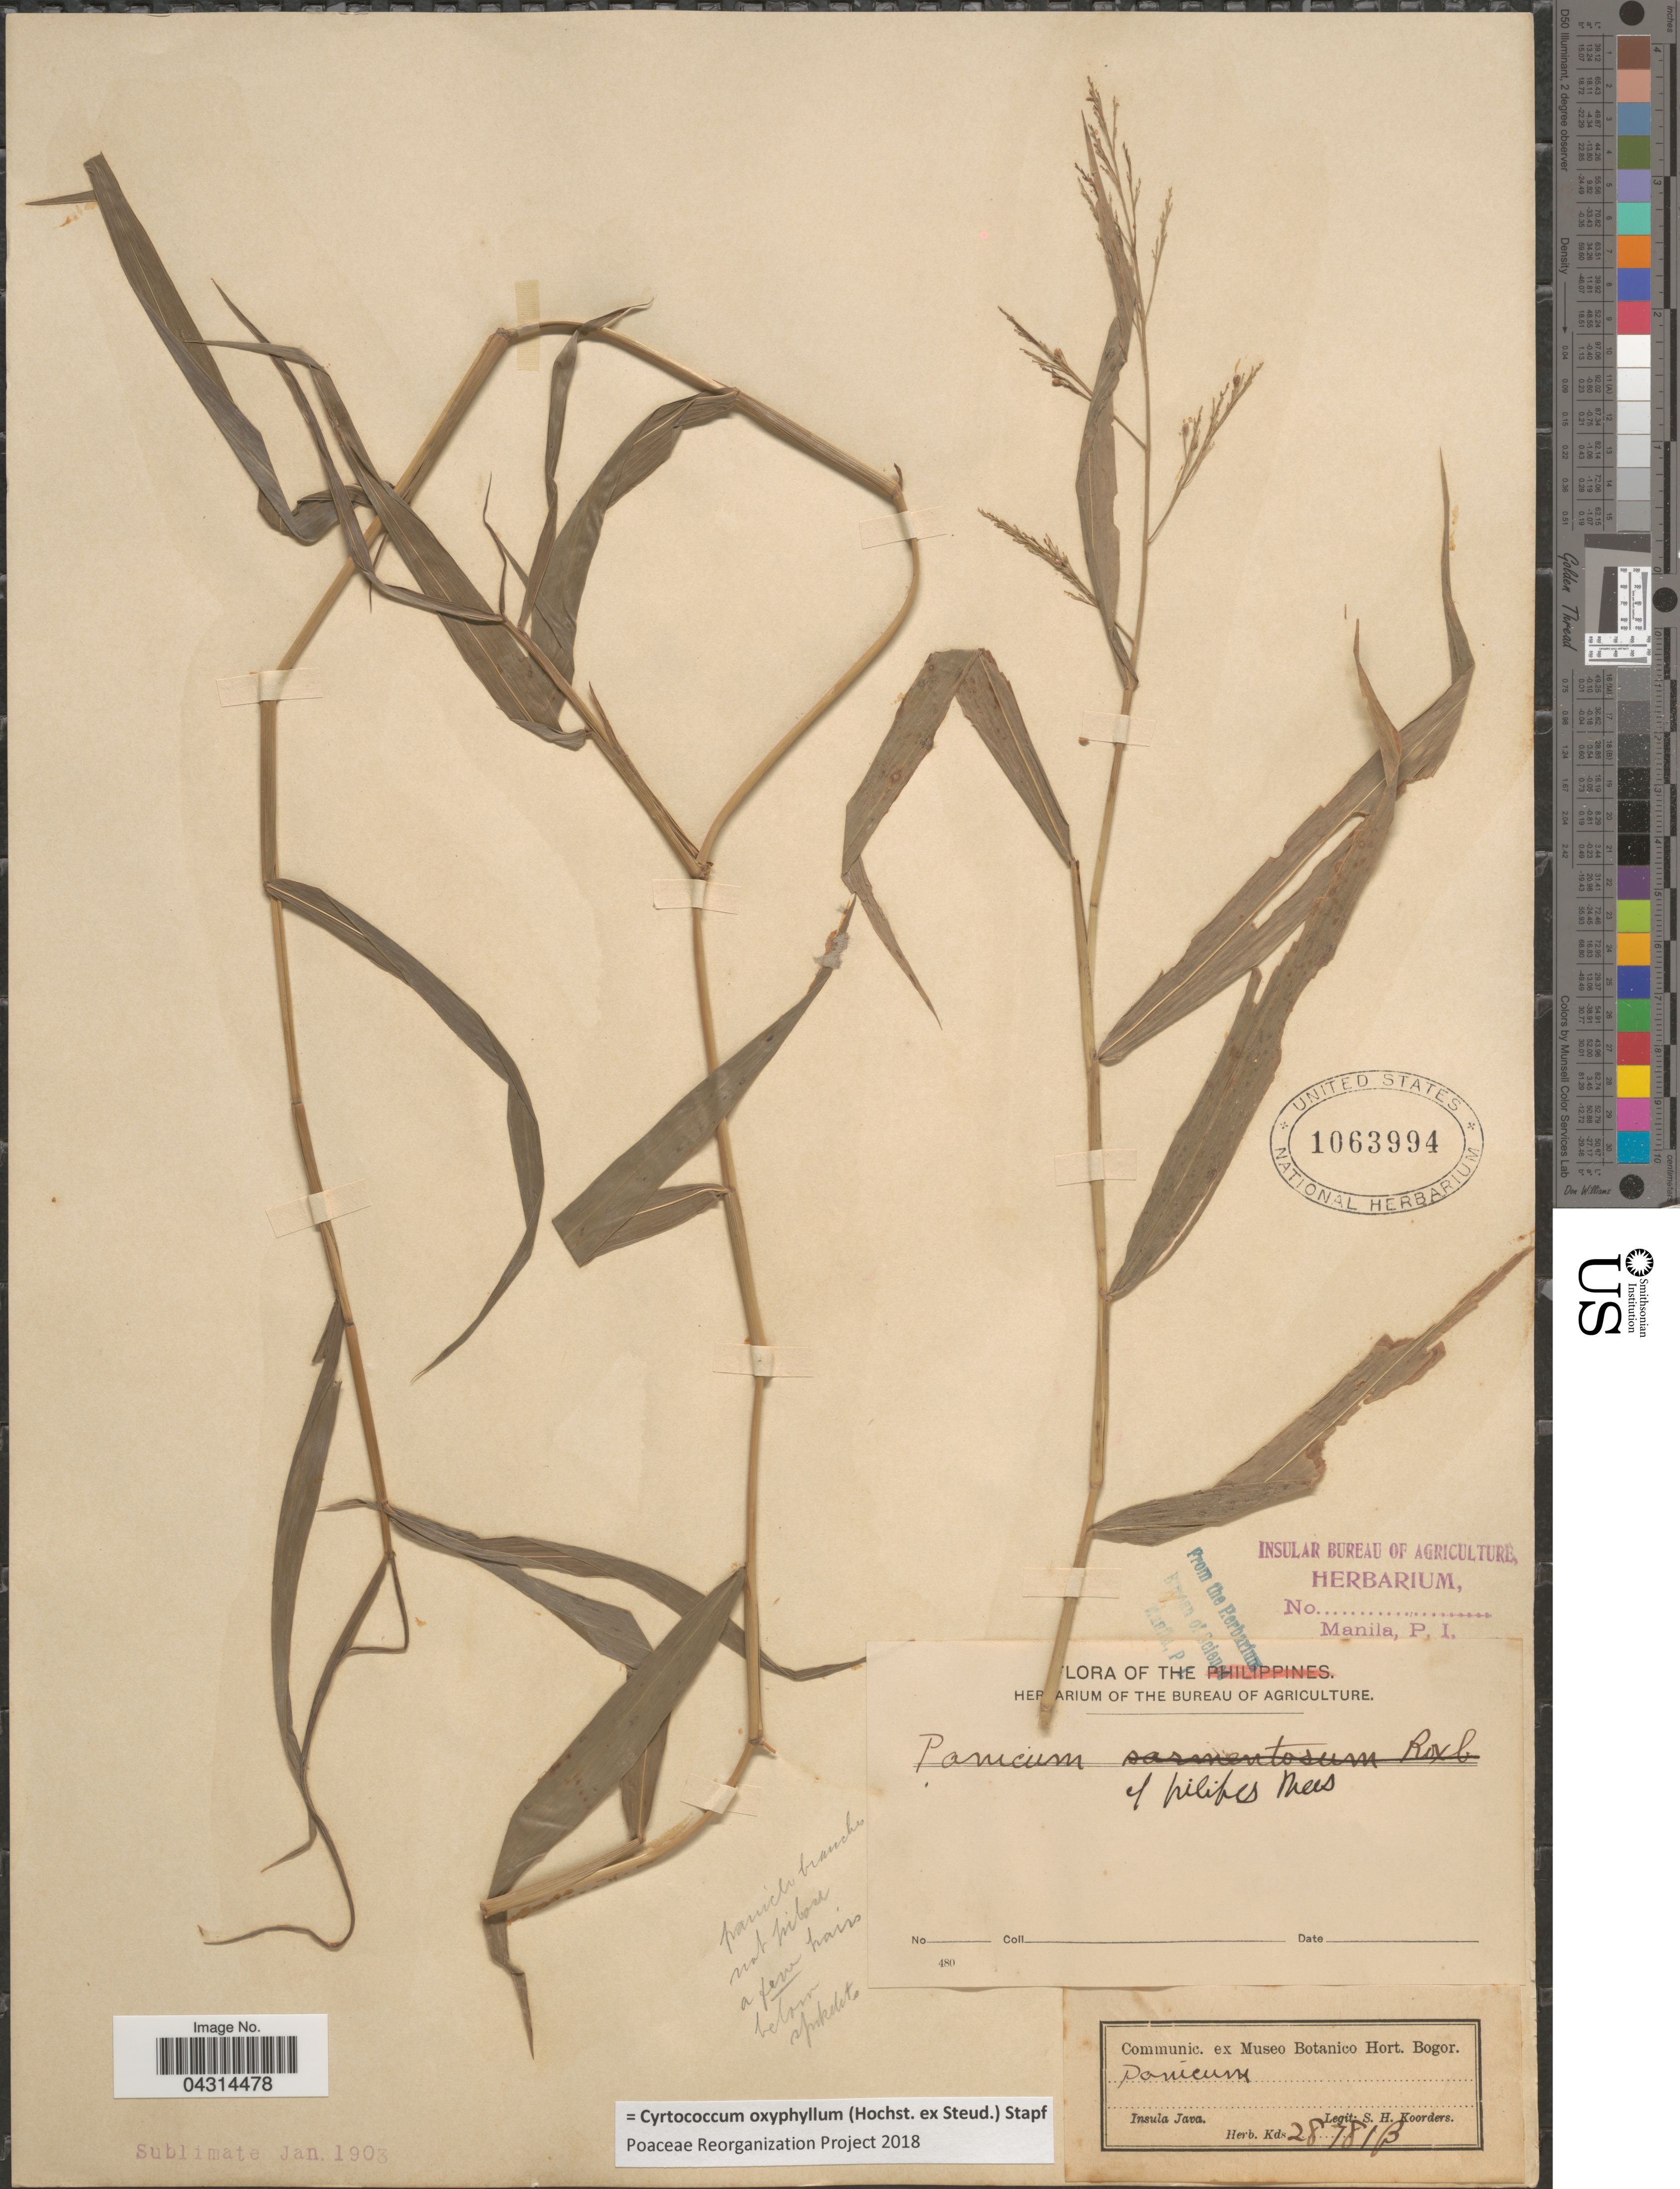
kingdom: Plantae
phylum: Tracheophyta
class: Liliopsida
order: Poales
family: Poaceae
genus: Cyrtococcum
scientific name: Cyrtococcum oxyphyllum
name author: (Steud.) Stapf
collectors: S. H. Koorders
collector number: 28781B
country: Indonesia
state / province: Java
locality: Insula Java.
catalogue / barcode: US 1063994